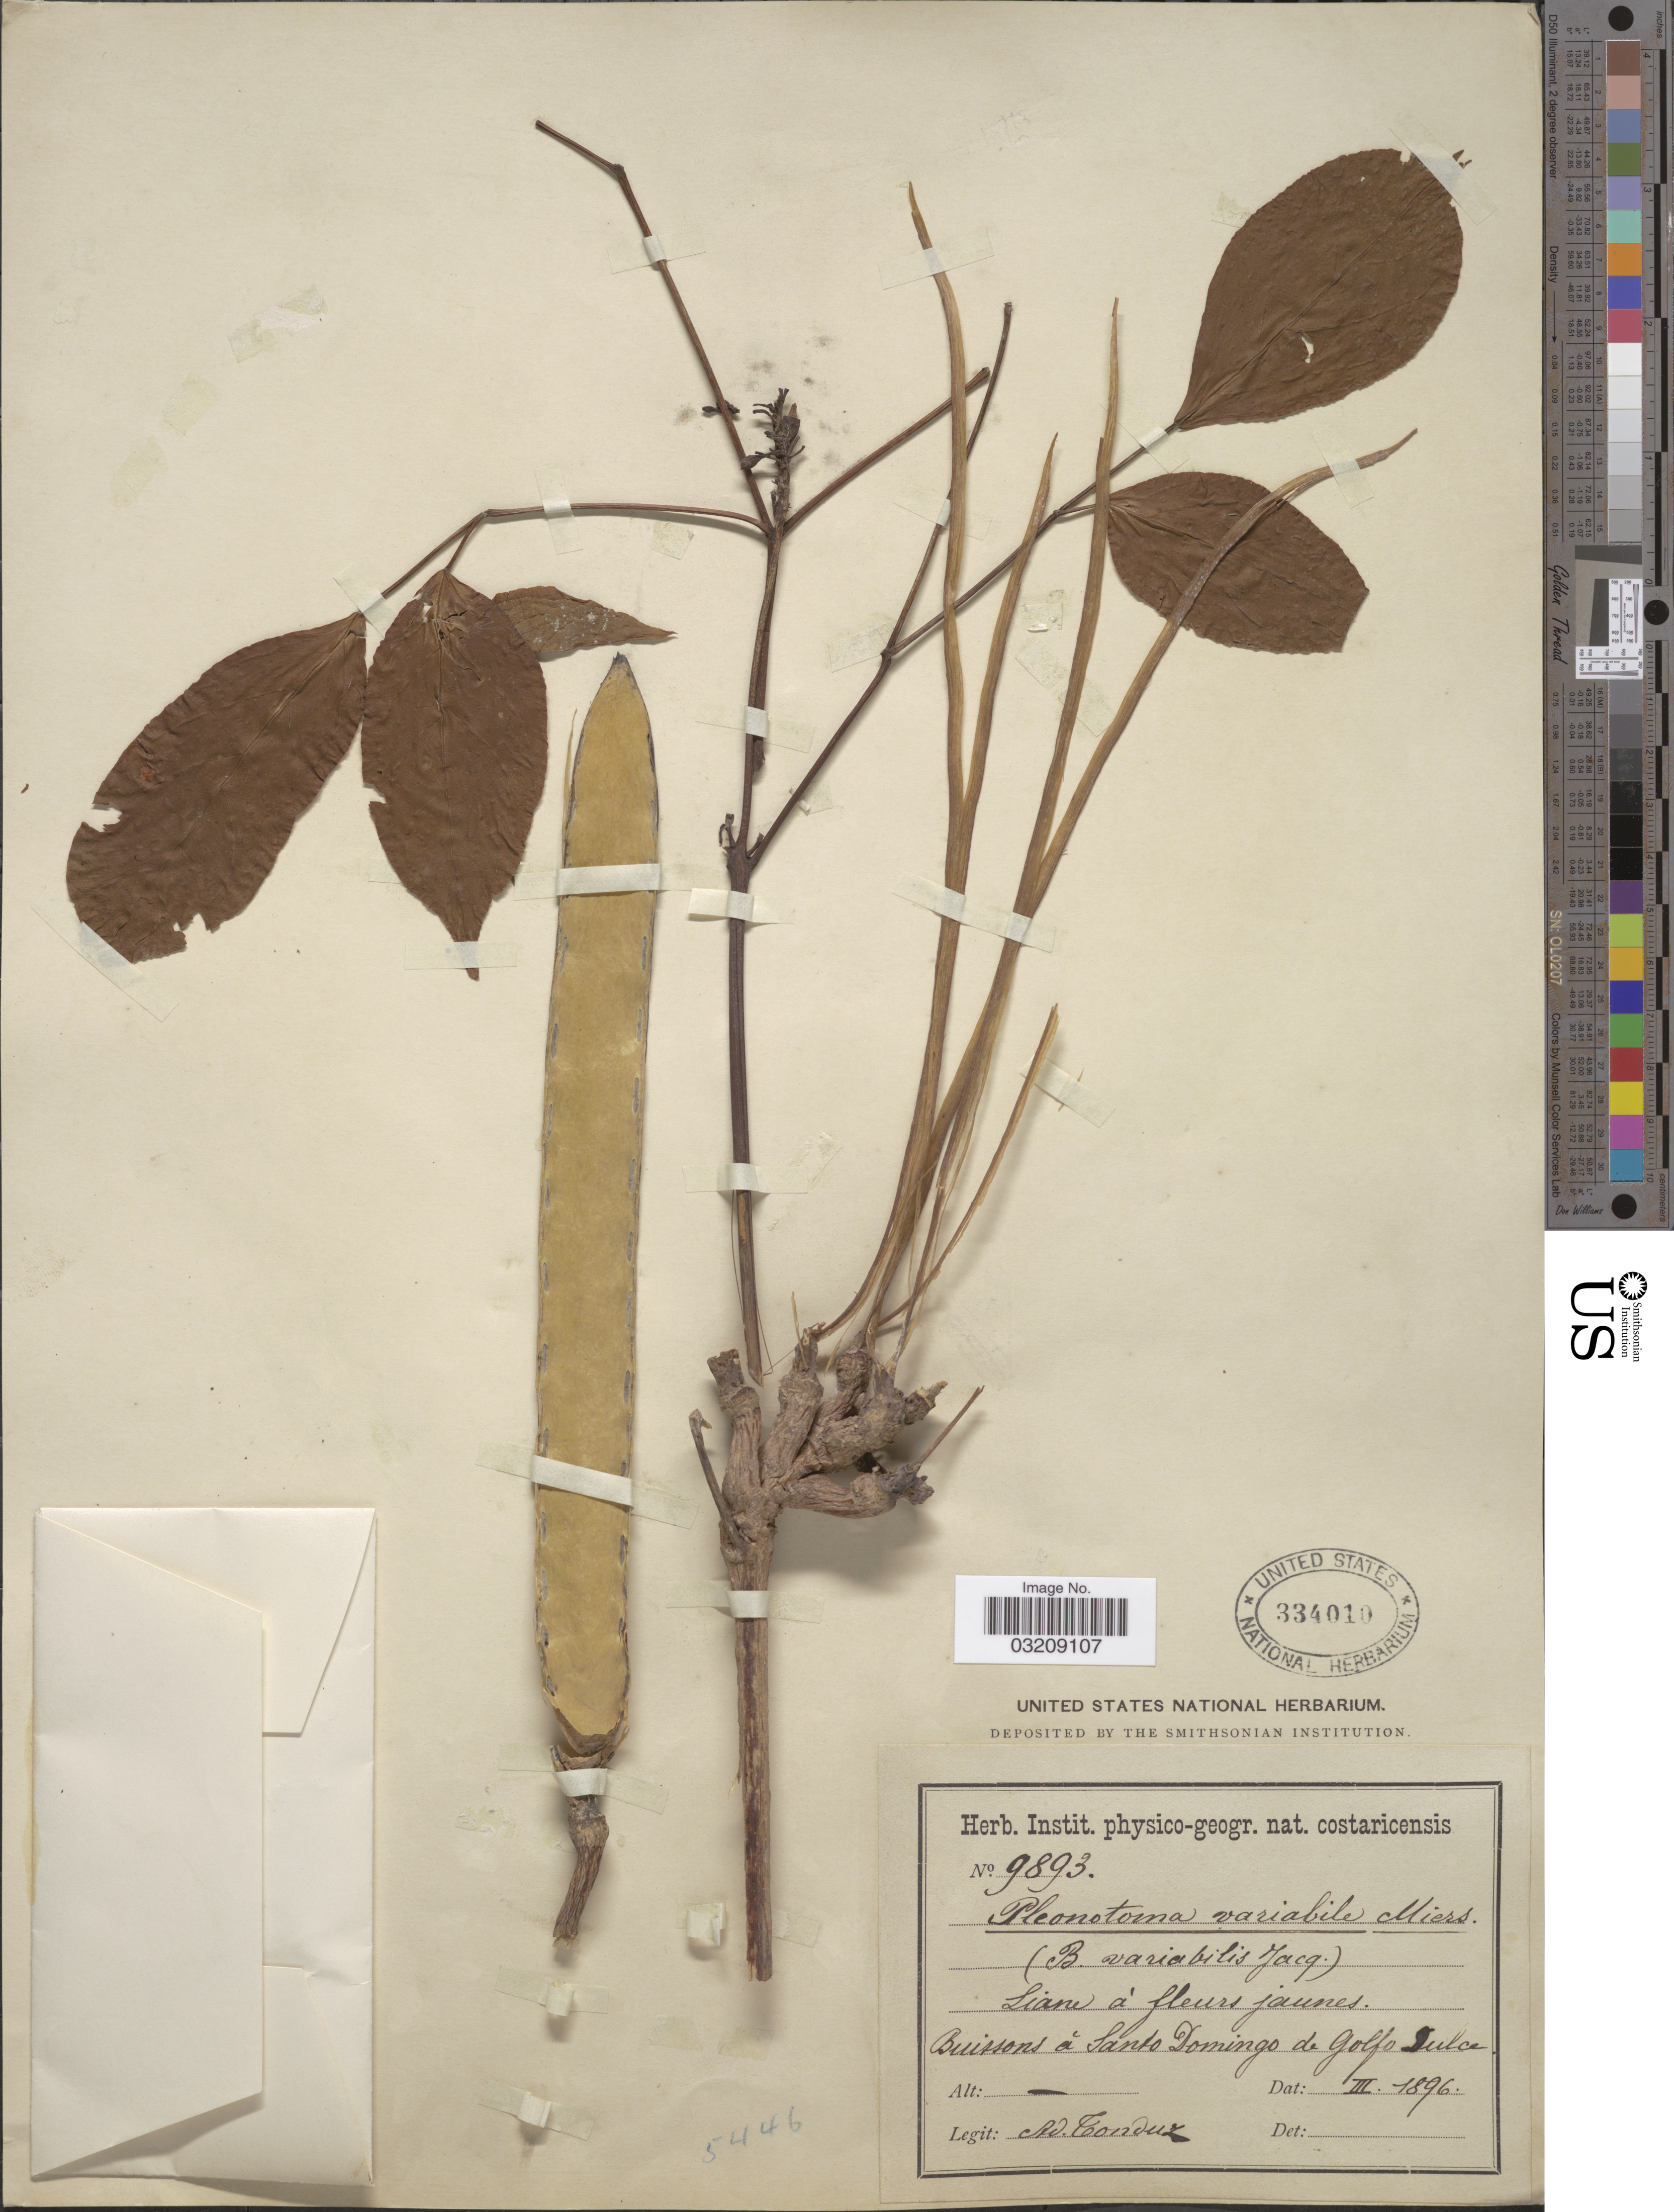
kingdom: Plantae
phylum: Tracheophyta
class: Magnoliopsida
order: Lamiales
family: Bignoniaceae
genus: Pleonotoma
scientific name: Pleonotoma variabilis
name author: (Jacq.) Miers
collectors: A. Tonduz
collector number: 9893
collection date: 1896-03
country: Costa Rica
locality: Buissons ă Santo Domingo de Golfo Dulce.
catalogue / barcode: US 334010